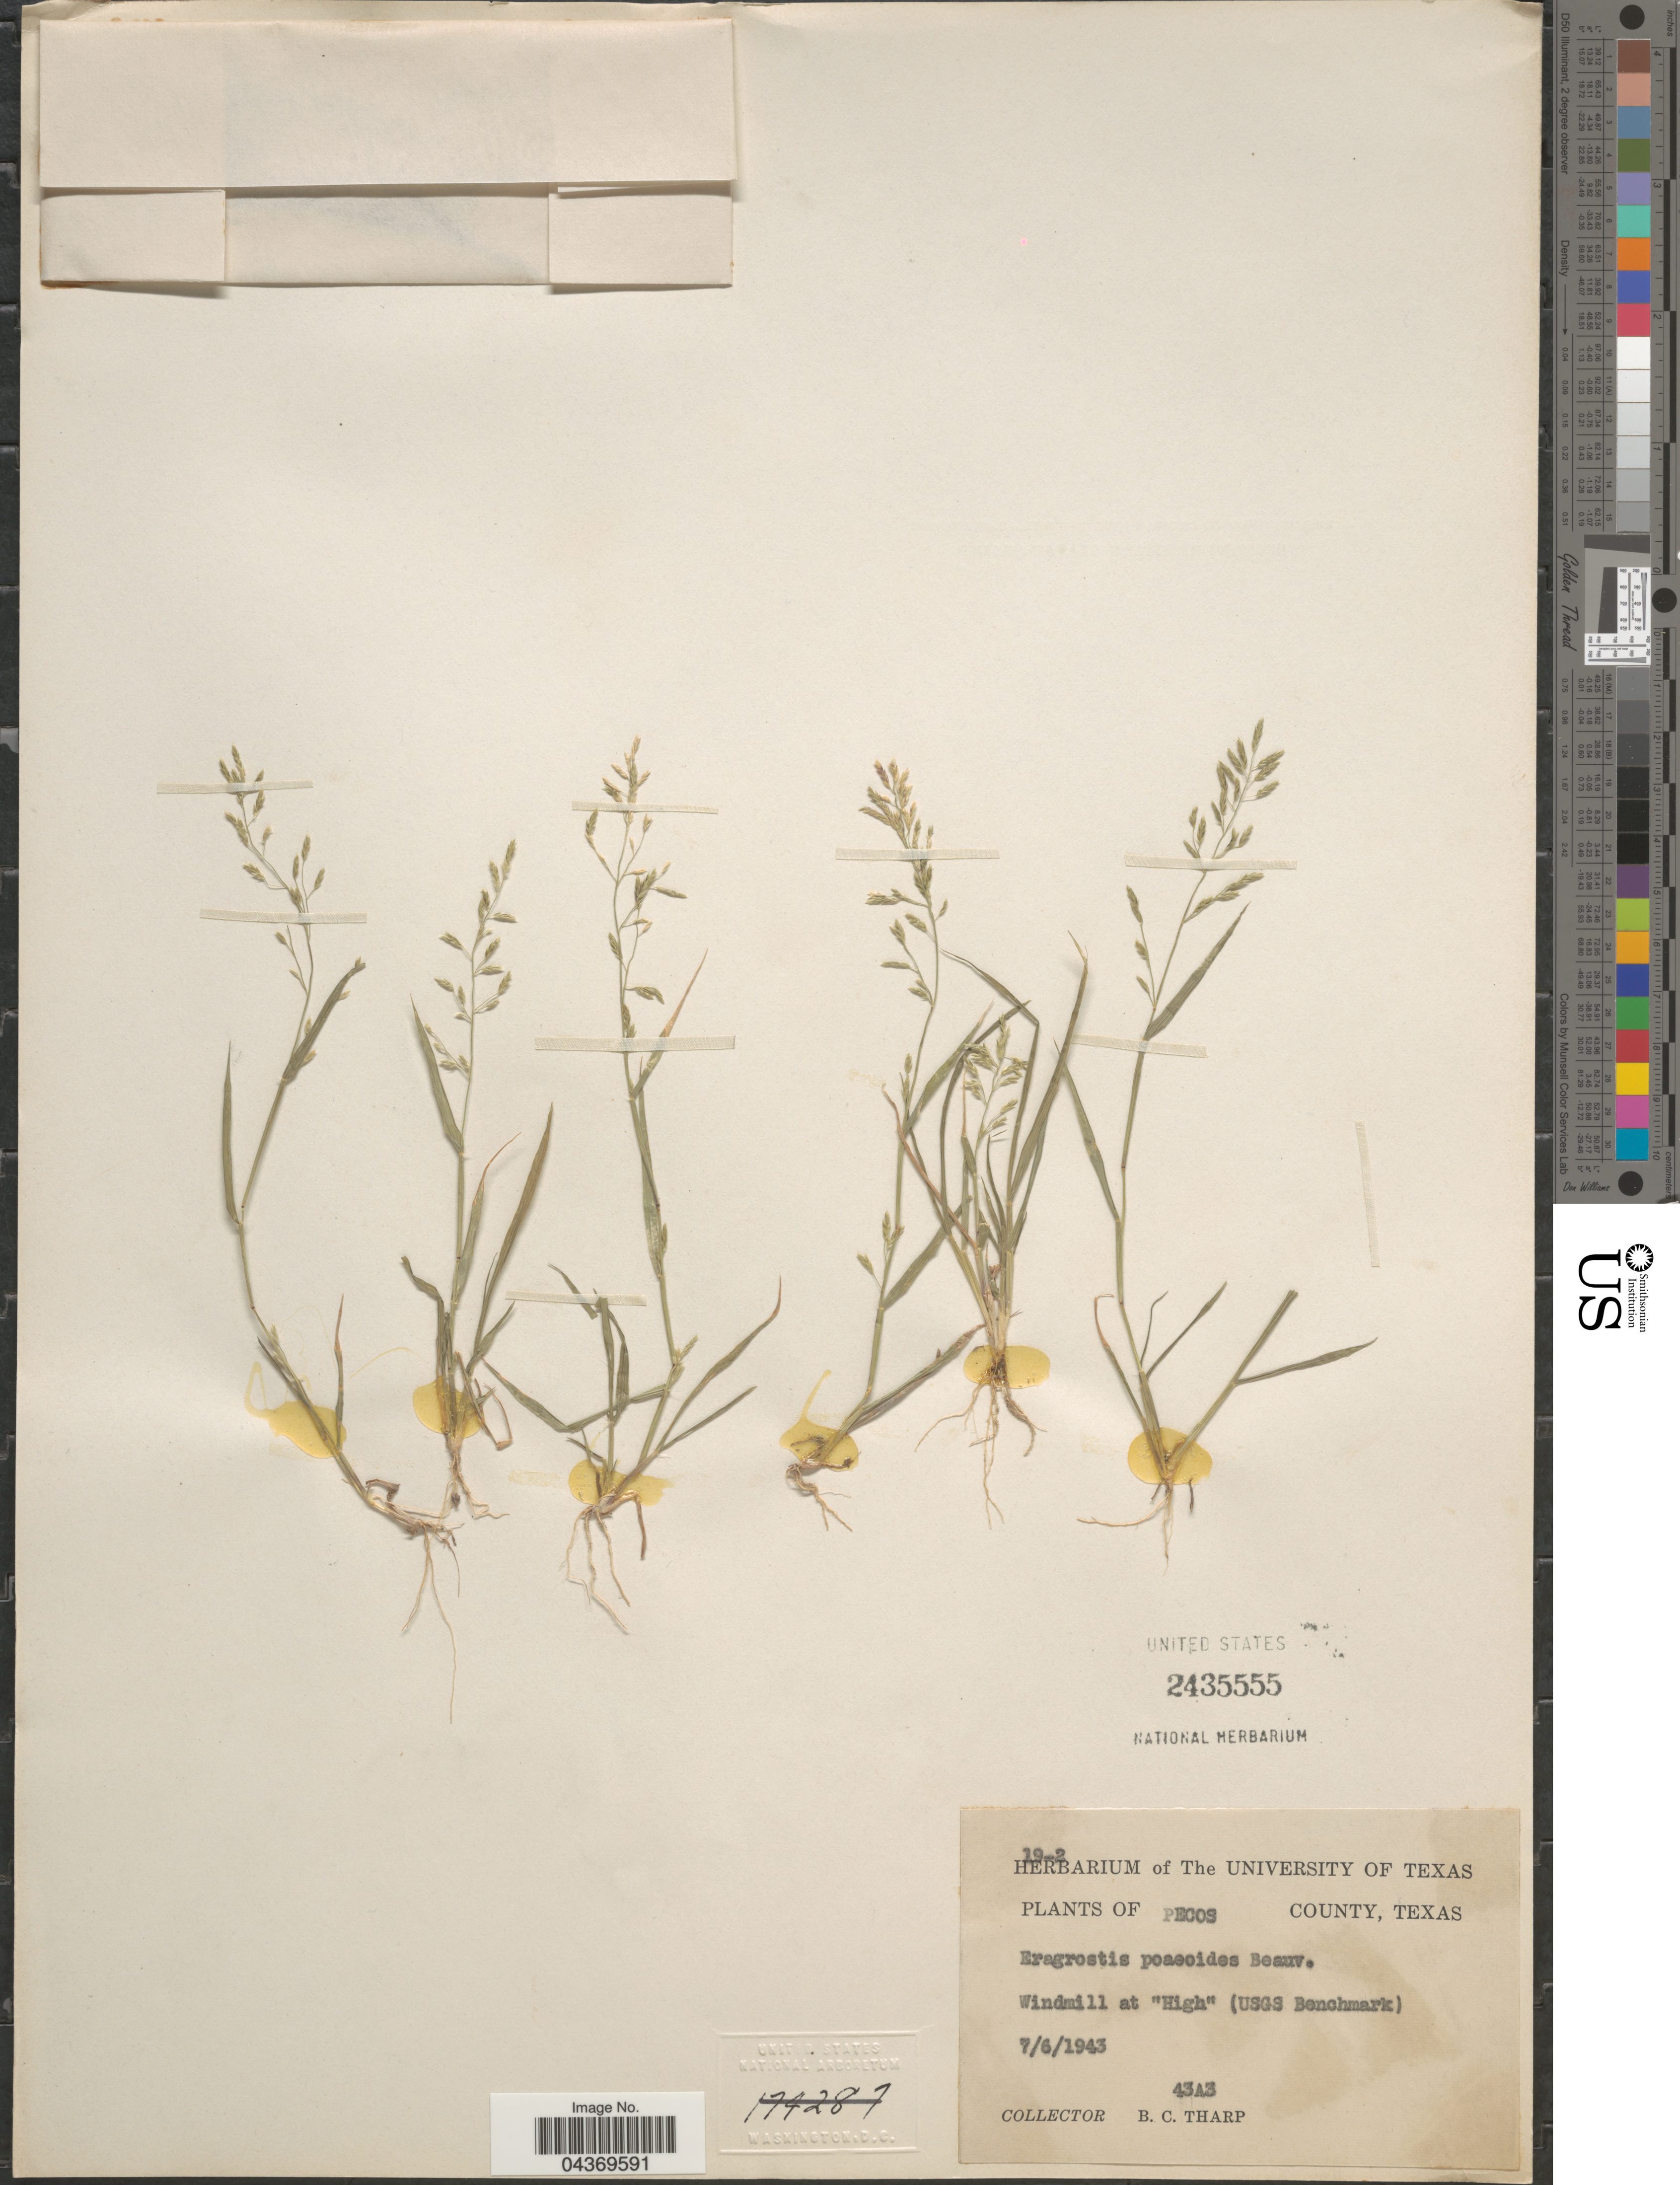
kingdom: Plantae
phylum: Tracheophyta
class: Liliopsida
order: Poales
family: Poaceae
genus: Eragrostis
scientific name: Eragrostis minor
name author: Host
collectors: B. C. Tharp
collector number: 43A3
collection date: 1943-07-06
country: United States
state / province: Texas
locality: Pecos County. Windmill at "High" (USGS Benchmark).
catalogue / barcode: US 2435555